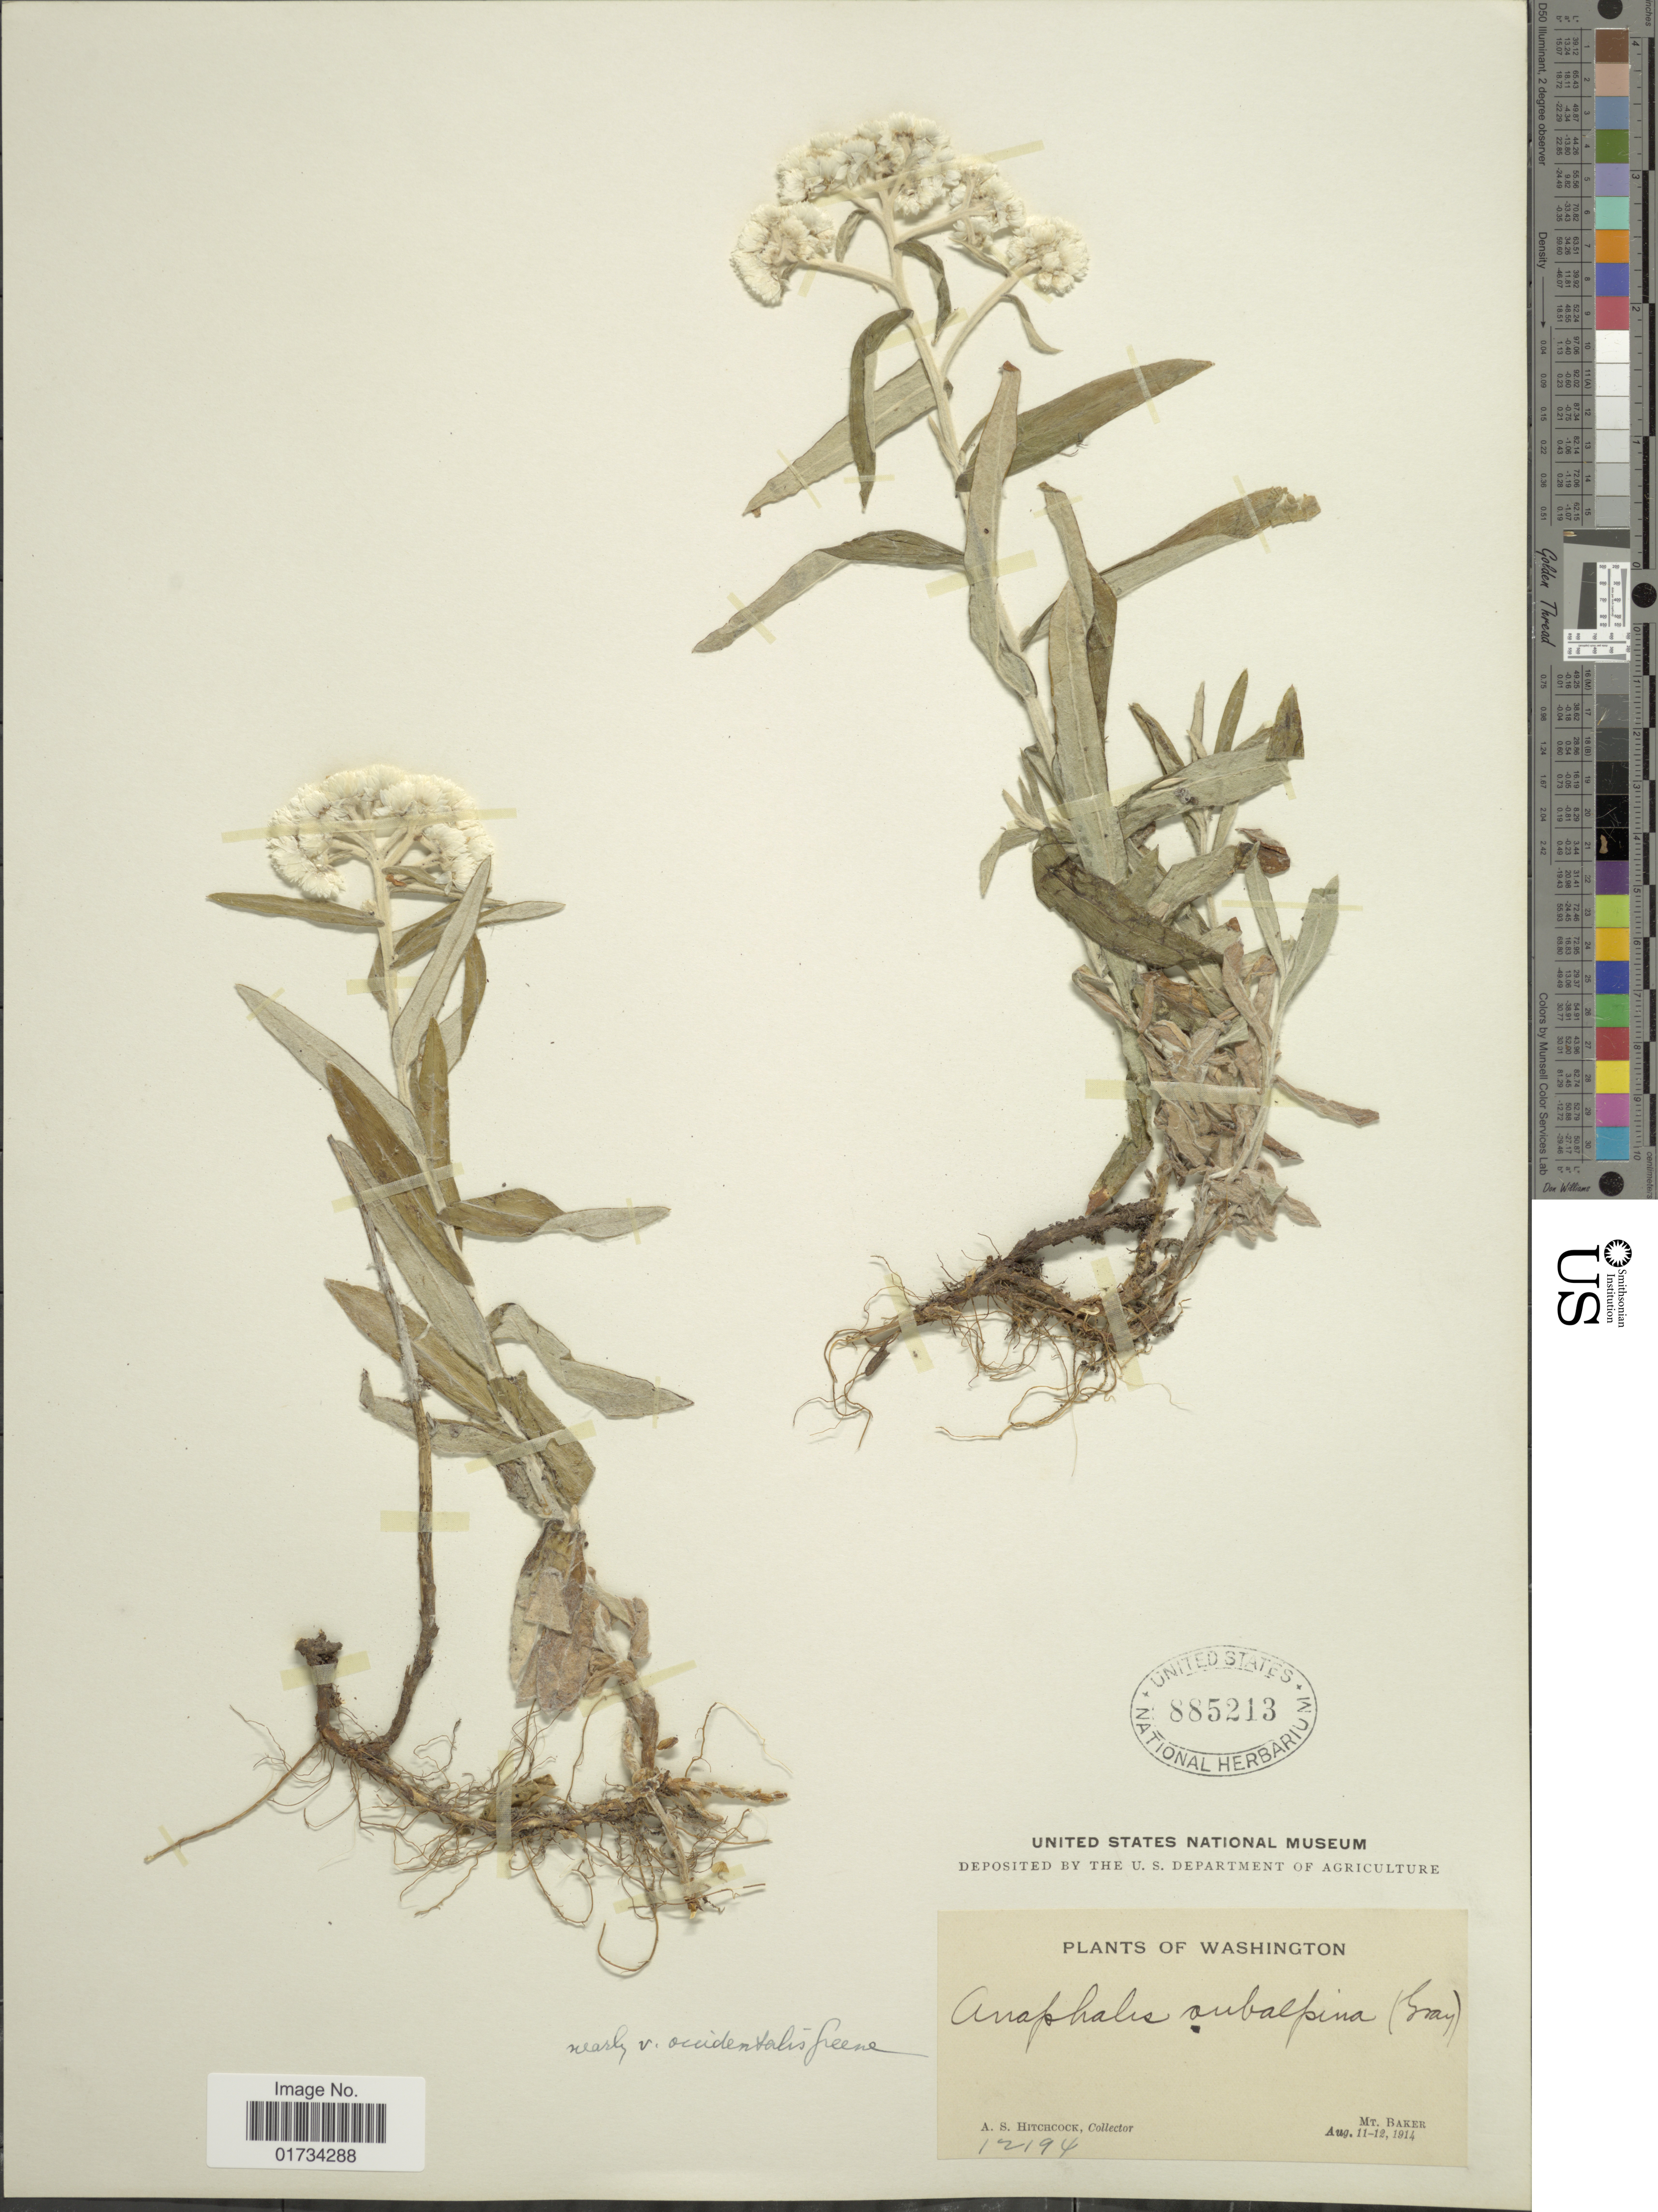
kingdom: Plantae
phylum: Tracheophyta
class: Magnoliopsida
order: Asterales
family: Asteraceae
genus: Anaphalis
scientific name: Anaphalis margaritacea var. occidentalis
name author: Greene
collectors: A. S. Hitchcock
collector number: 12194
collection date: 1914-08-11/1914-08-12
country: United States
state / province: Washington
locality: Washington. Mt. Baker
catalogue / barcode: US 885213